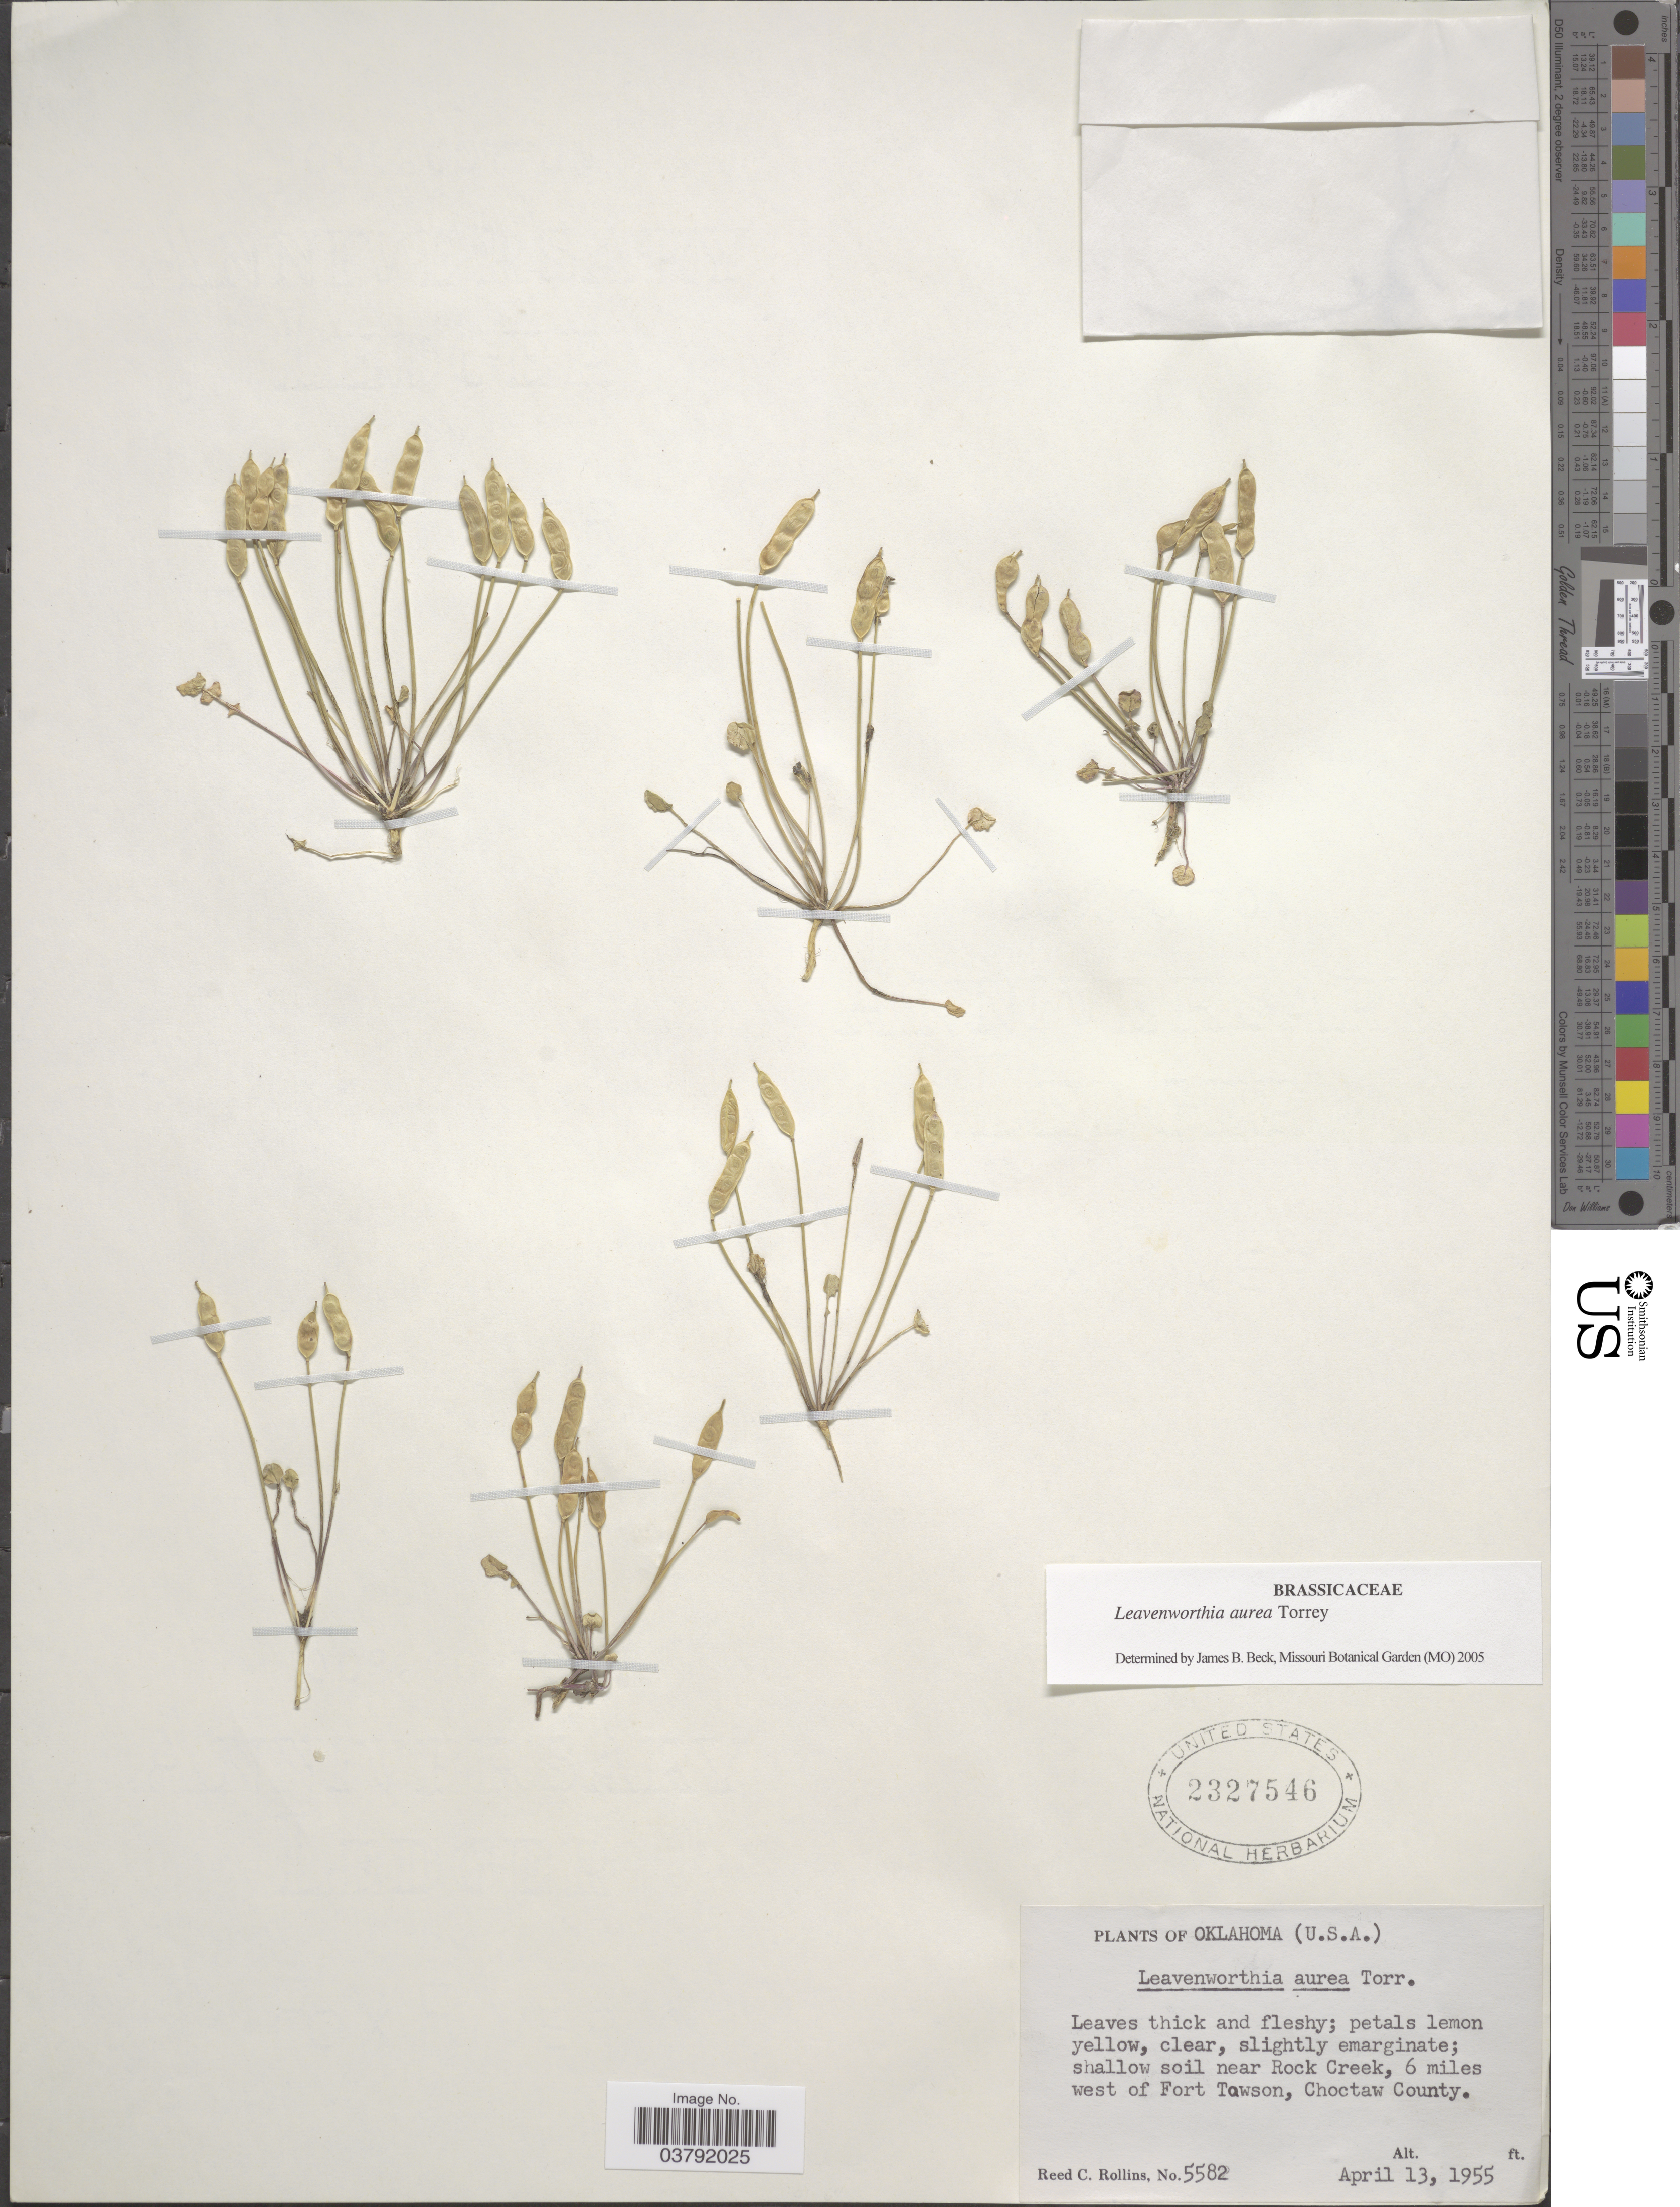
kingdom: Plantae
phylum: Tracheophyta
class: Magnoliopsida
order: Brassicales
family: Brassicaceae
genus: Leavenworthia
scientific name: Leavenworthia aurea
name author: Torr.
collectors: R. C. Rollins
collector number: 5582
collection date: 1955-04-13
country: United States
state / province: Oklahoma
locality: Near Rock Creek, 6 miles west of Fort Towson, Choctaw County.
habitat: shallow soil near creek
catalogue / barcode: US 2327546